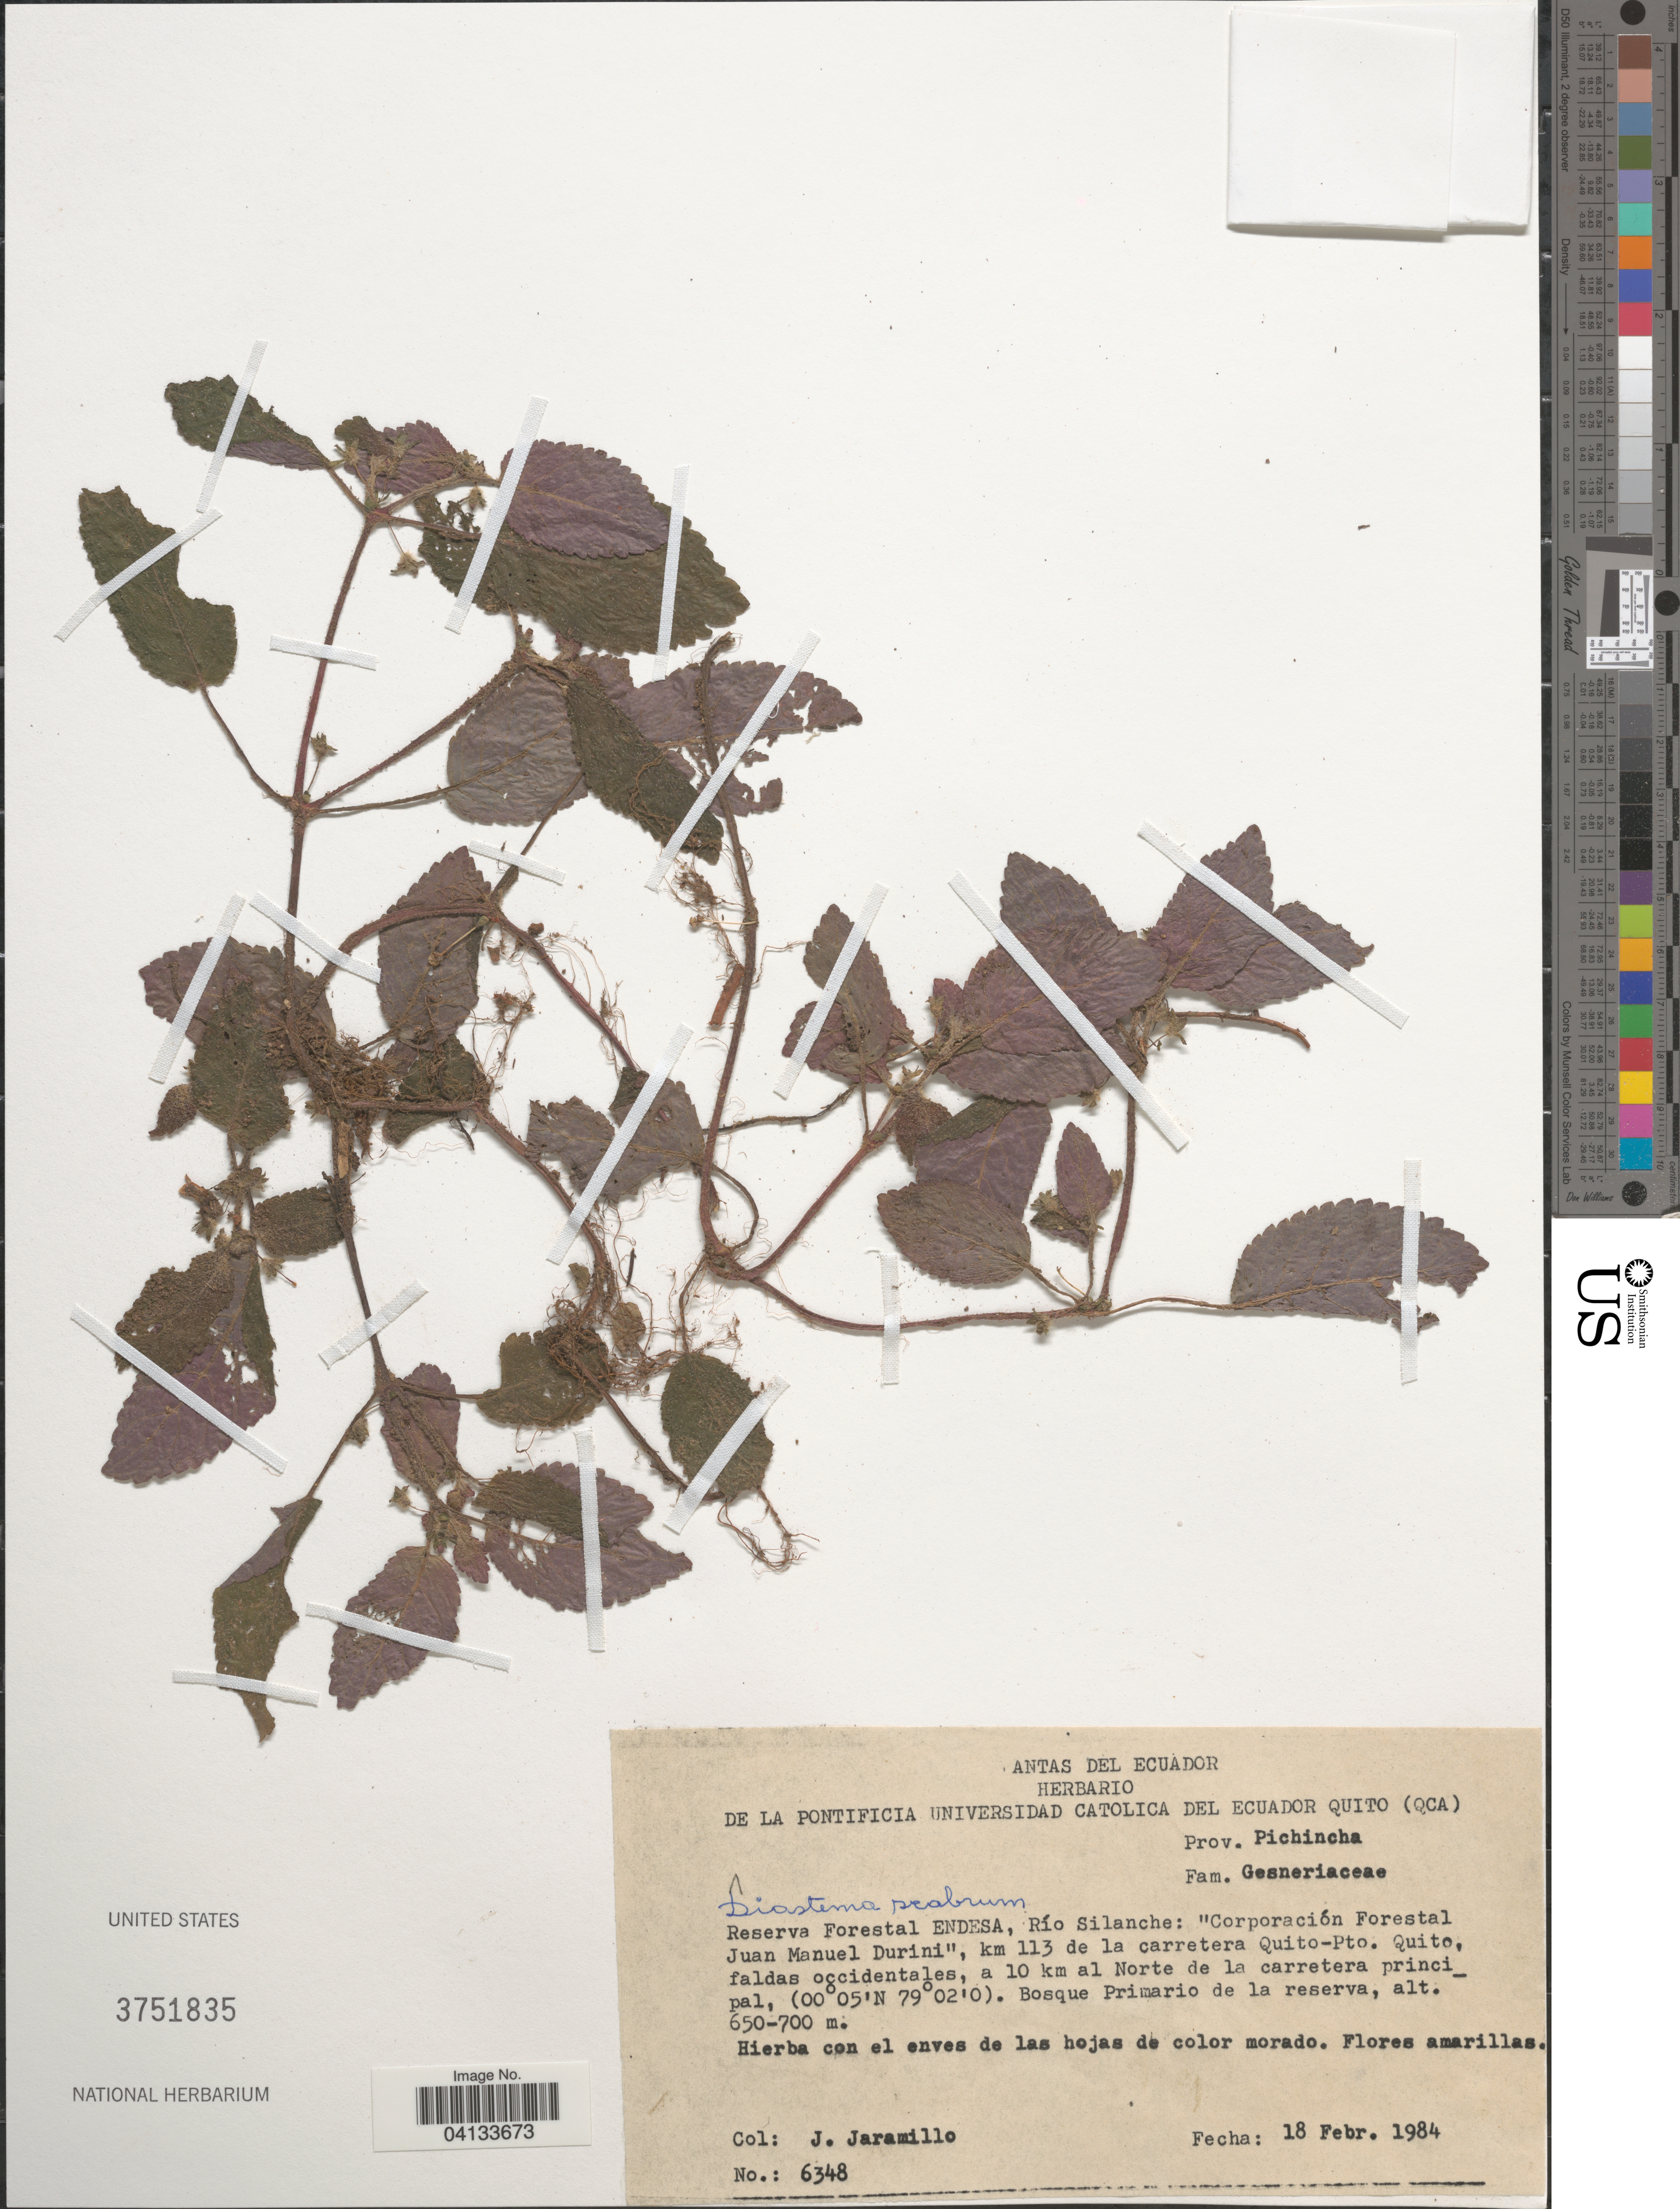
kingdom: Plantae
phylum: Tracheophyta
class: Magnoliopsida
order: Lamiales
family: Gesneriaceae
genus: Diastema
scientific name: Diastema scabrum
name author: (Poepp.) Benth. ex Walp.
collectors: J. Jaramillo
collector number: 6348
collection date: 1984-02-18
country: Ecuador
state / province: Pichincha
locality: Reserva Forestal ENDESA, Río Silanche: "Corporación Forestal Juan Manuel Durini", km 113 de la carretera Quito-Pto. Quito, faldas occidentales, a 10 km al Norte de la carretera principal.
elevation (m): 650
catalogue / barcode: US 3751835